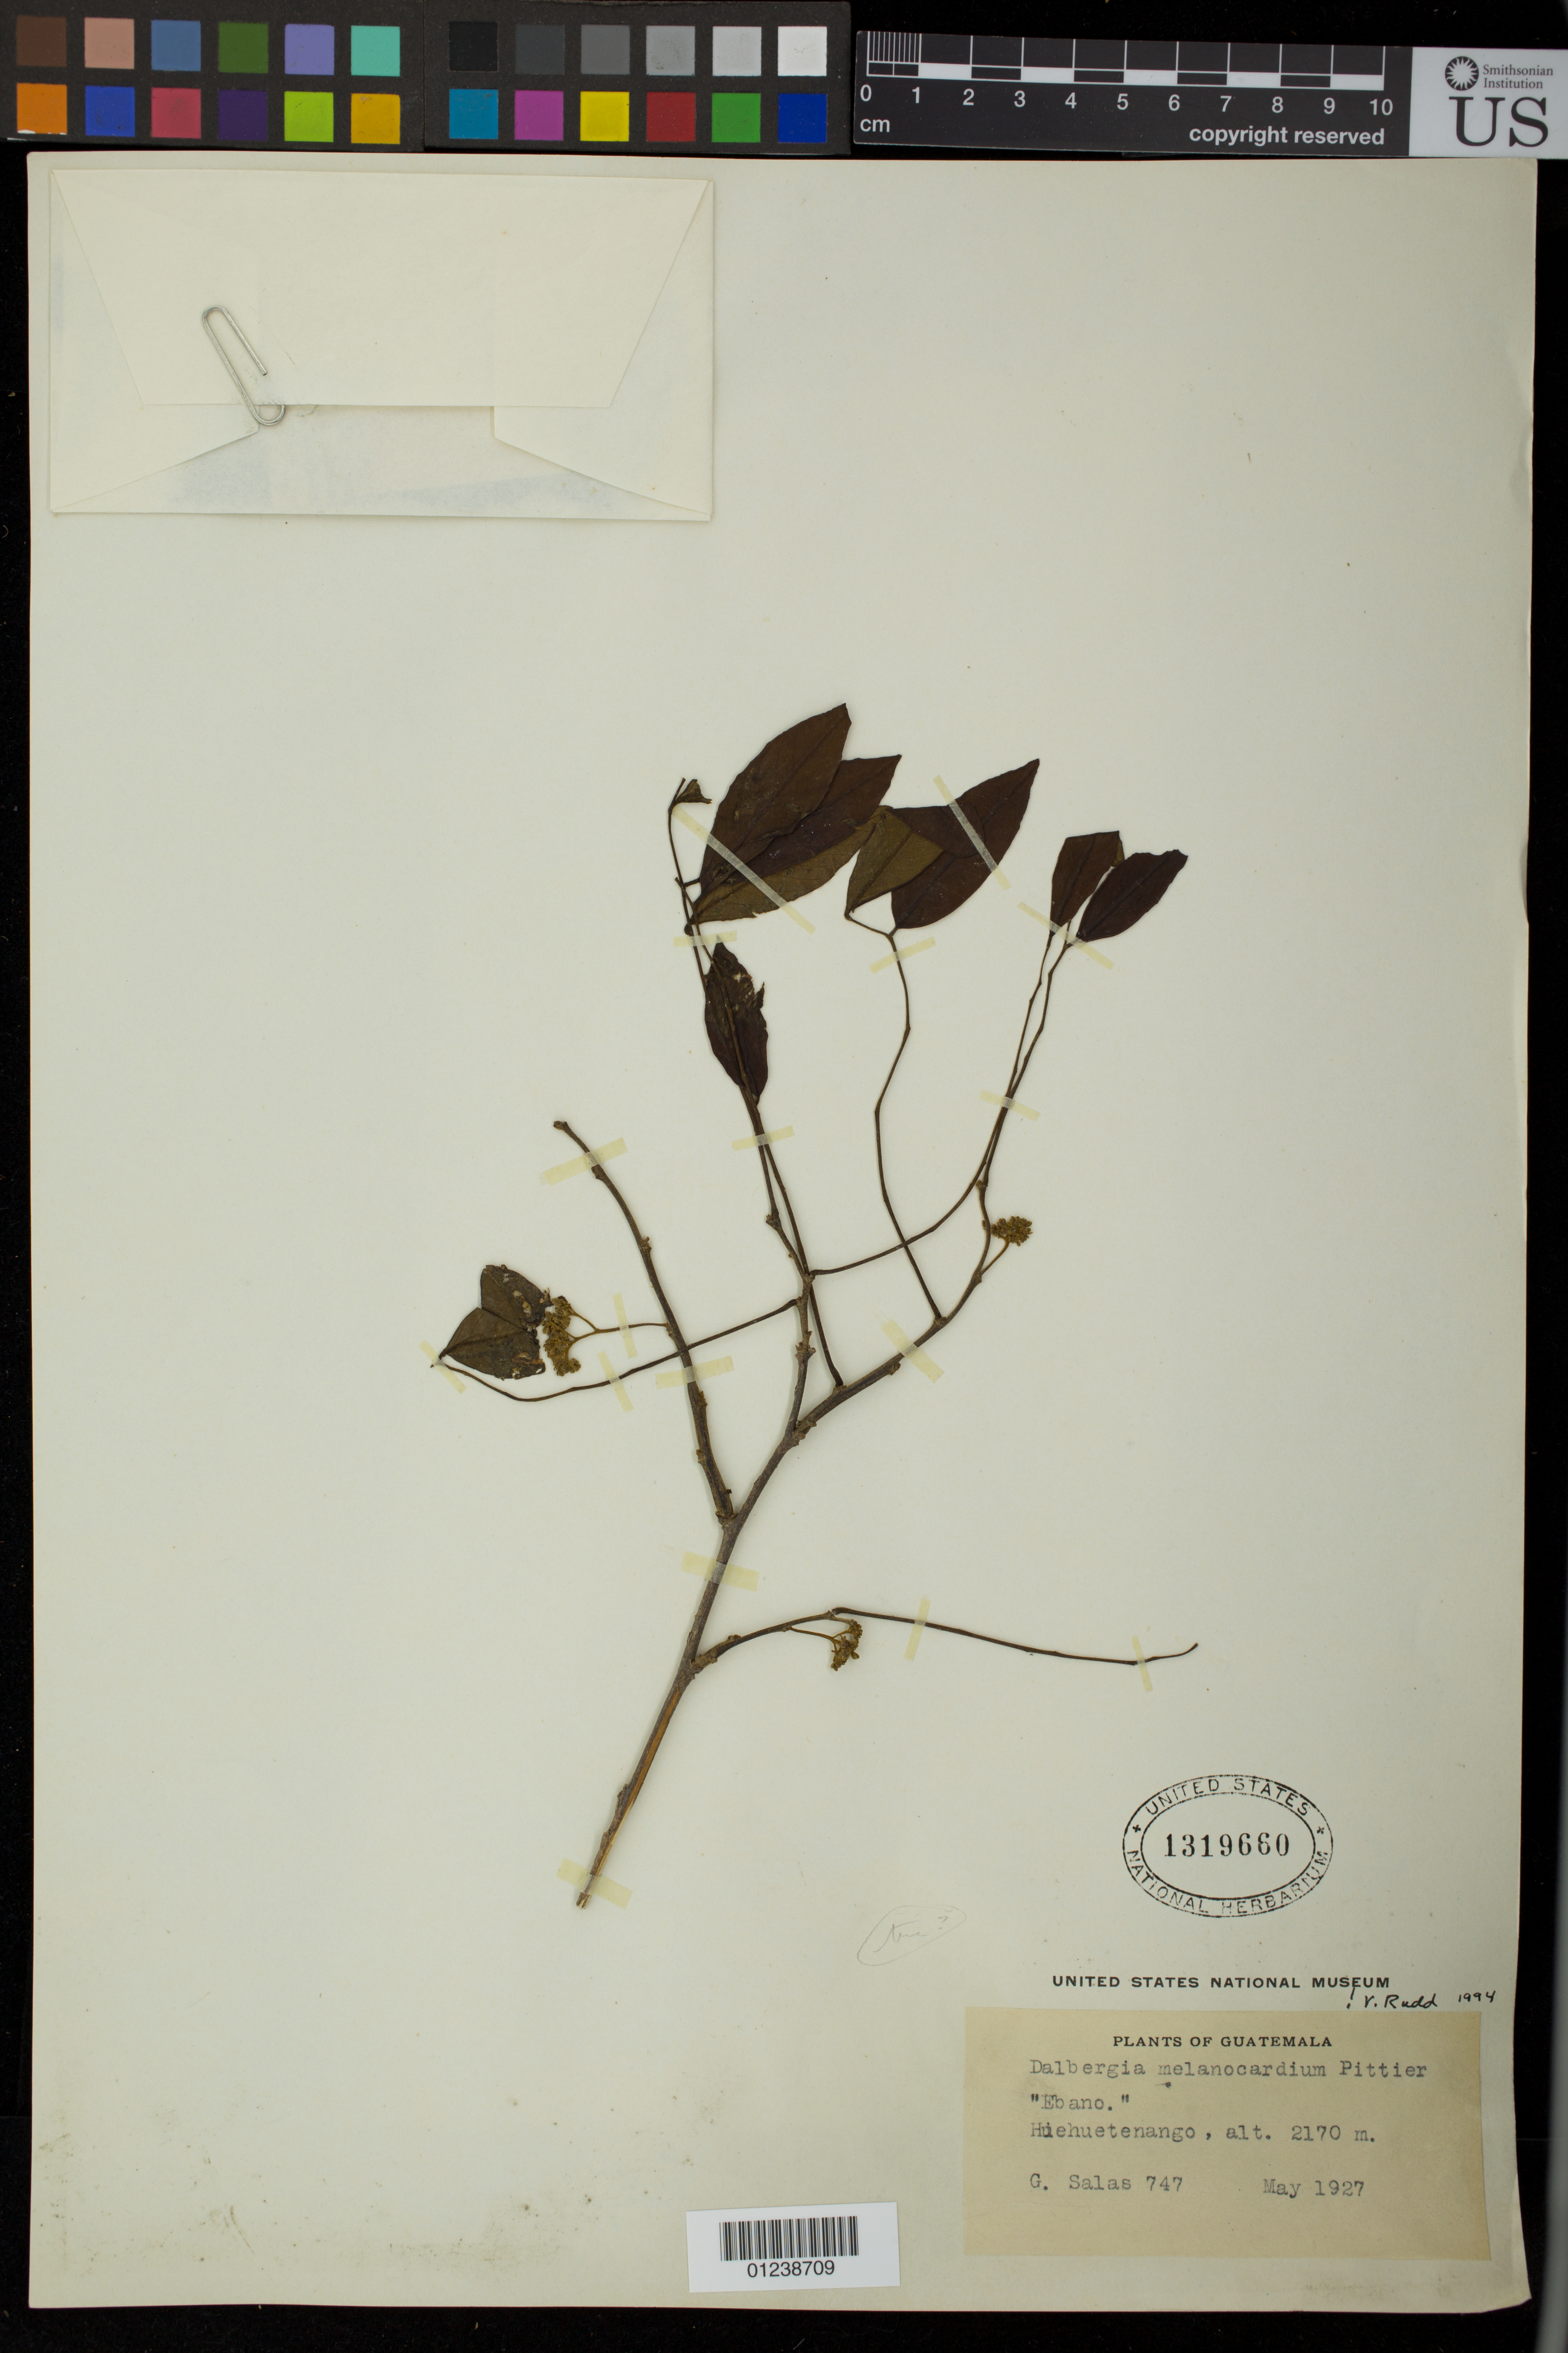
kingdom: Plantae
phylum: Tracheophyta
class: Magnoliopsida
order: Fabales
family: Fabaceae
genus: Dalbergia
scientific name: Dalbergia melanocardium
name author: Pittier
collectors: G. Salas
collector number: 747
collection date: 1927-05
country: Guatemala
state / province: Huehuetenango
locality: Huehuetenango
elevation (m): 2170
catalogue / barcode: US 1319660